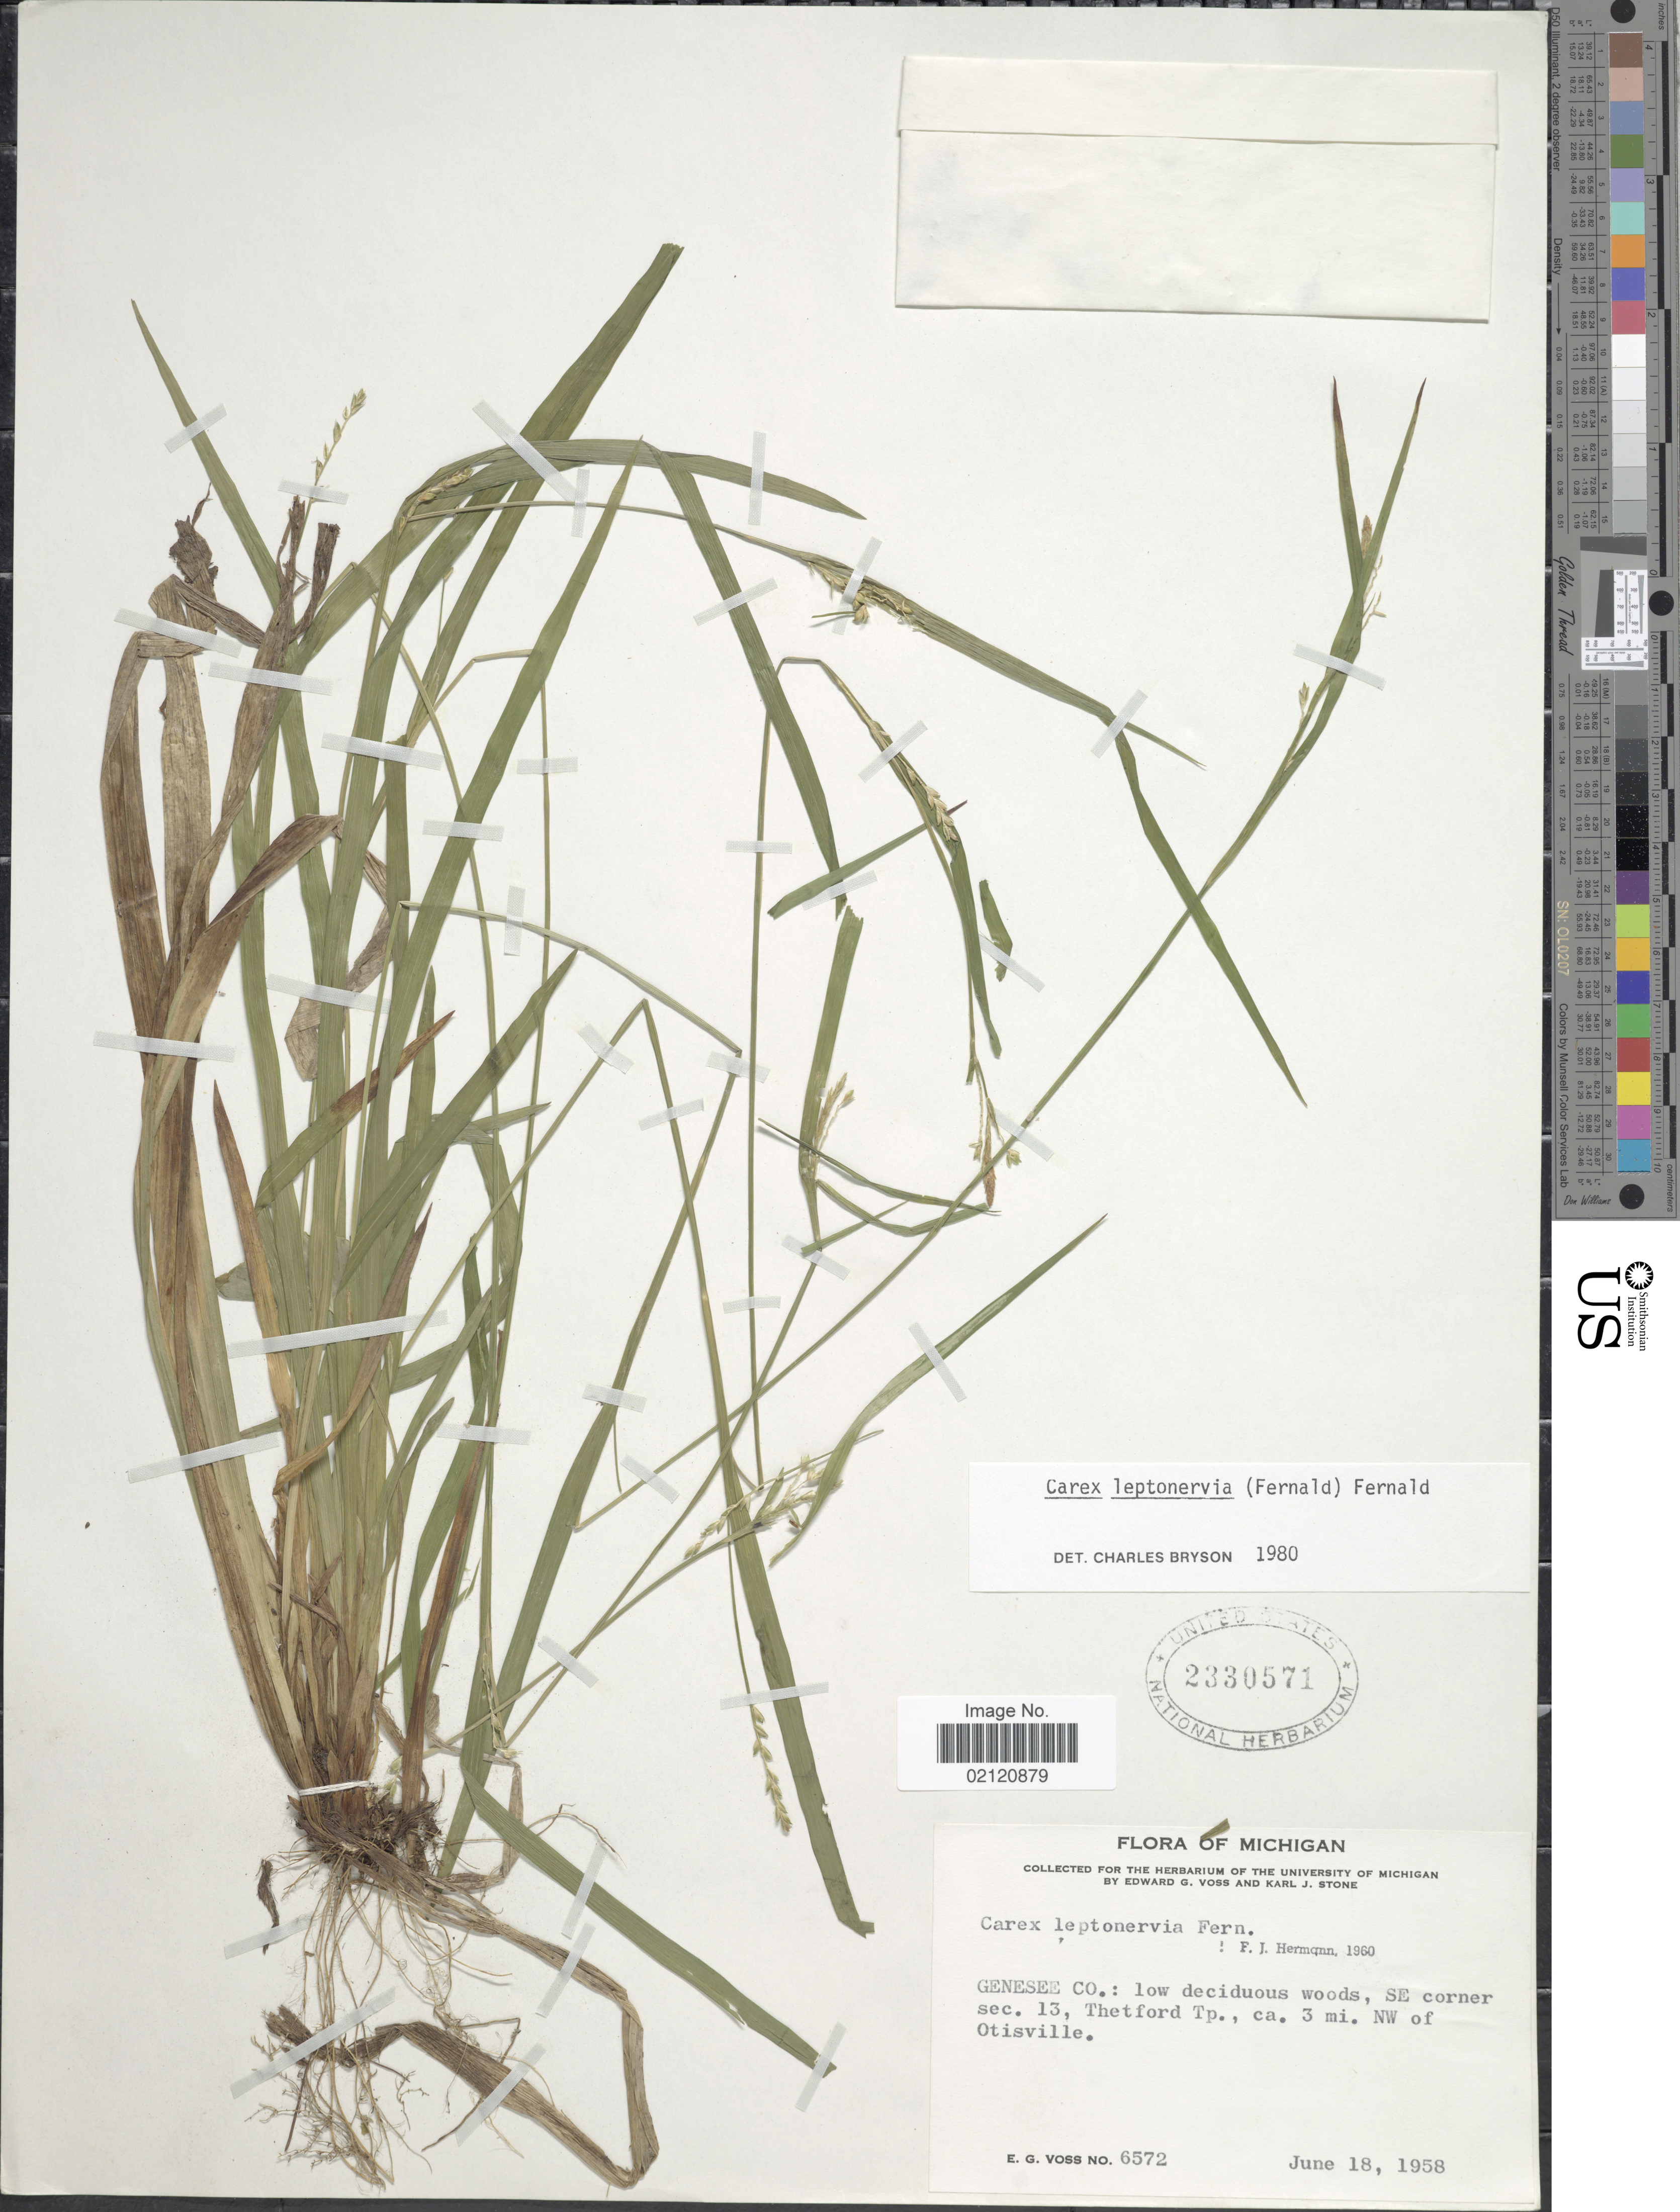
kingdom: Plantae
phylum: Tracheophyta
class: Liliopsida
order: Poales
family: Cyperaceae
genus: Carex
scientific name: Carex leptonervia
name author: (Fernald) Fernald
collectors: E. G. Voss & K. J. Stone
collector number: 6572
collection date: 1958-06-18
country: United States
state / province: Michigan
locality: Genesee Co.: low deciduous woods, SE corner sec. 13, Thetford Tp., ca. 3 mi. NW of Otisville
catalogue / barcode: US 2330571